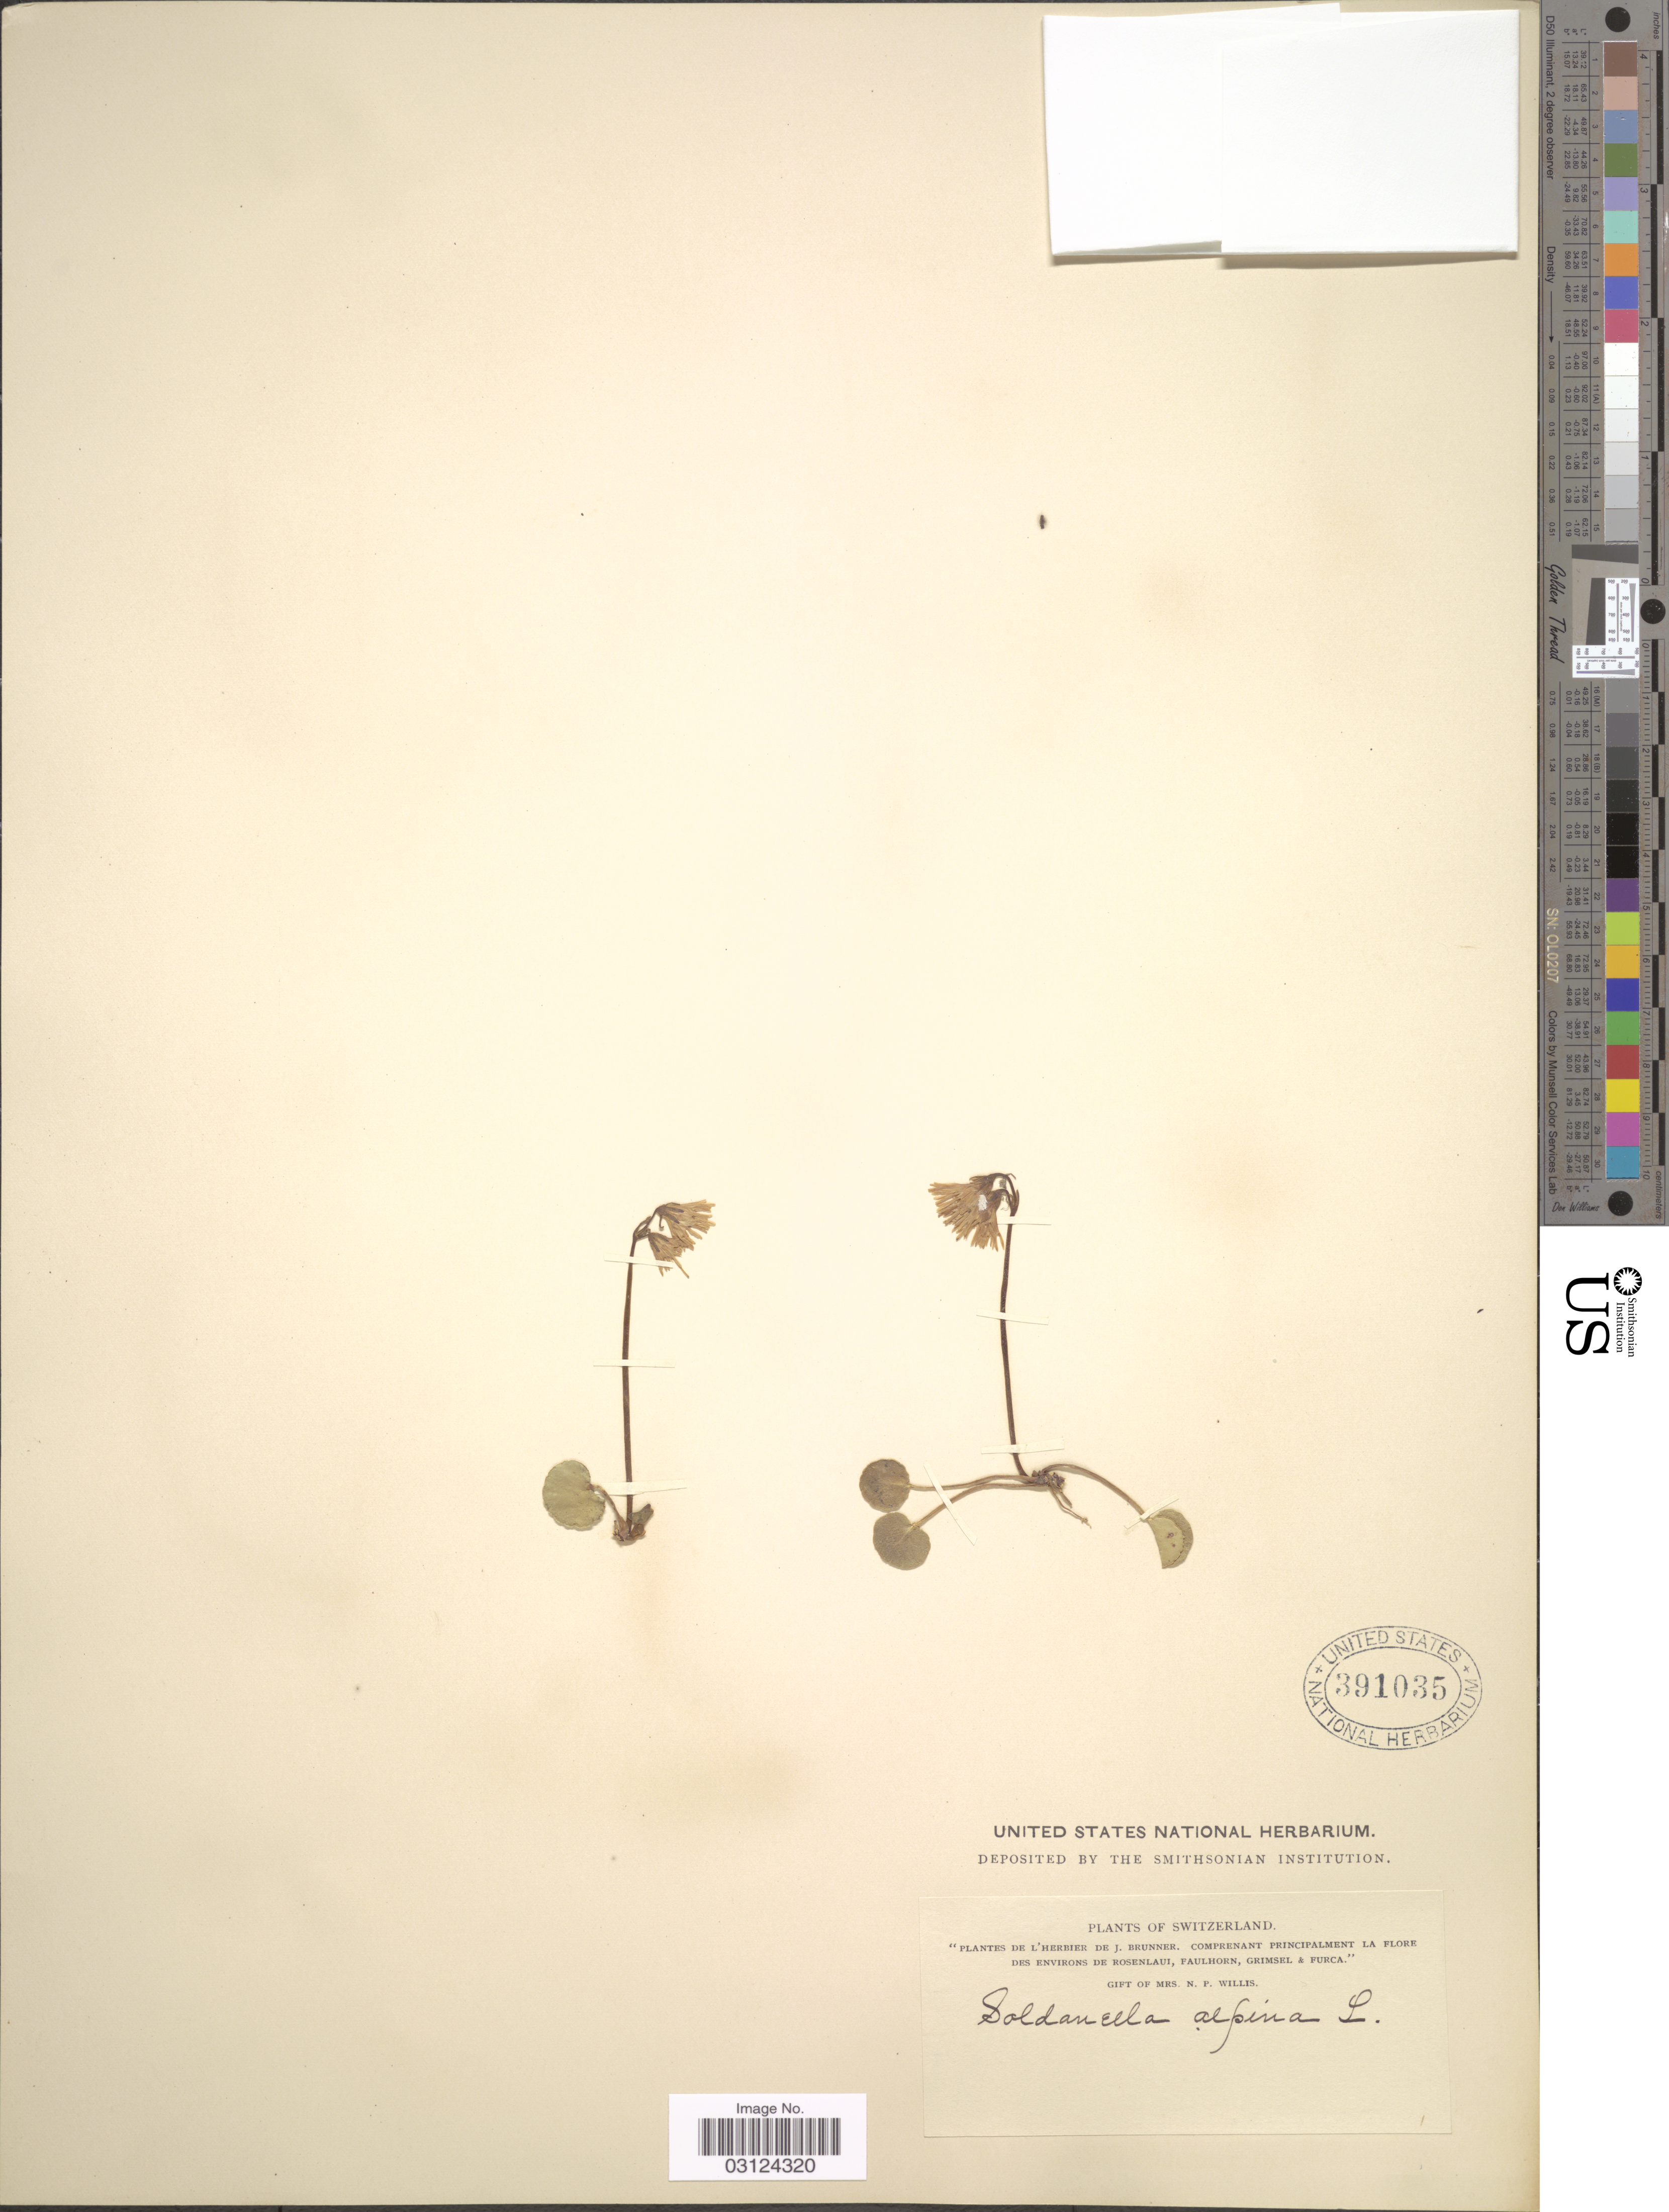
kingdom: Plantae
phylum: Tracheophyta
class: Magnoliopsida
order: Ericales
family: Primulaceae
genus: Soldanella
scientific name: Soldanella alpina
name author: L.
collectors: ex herb. J. Brunner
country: Switzerland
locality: Environs de Rosenlaui, Faulhorn, Grimsel, & Furca.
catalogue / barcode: US 391035